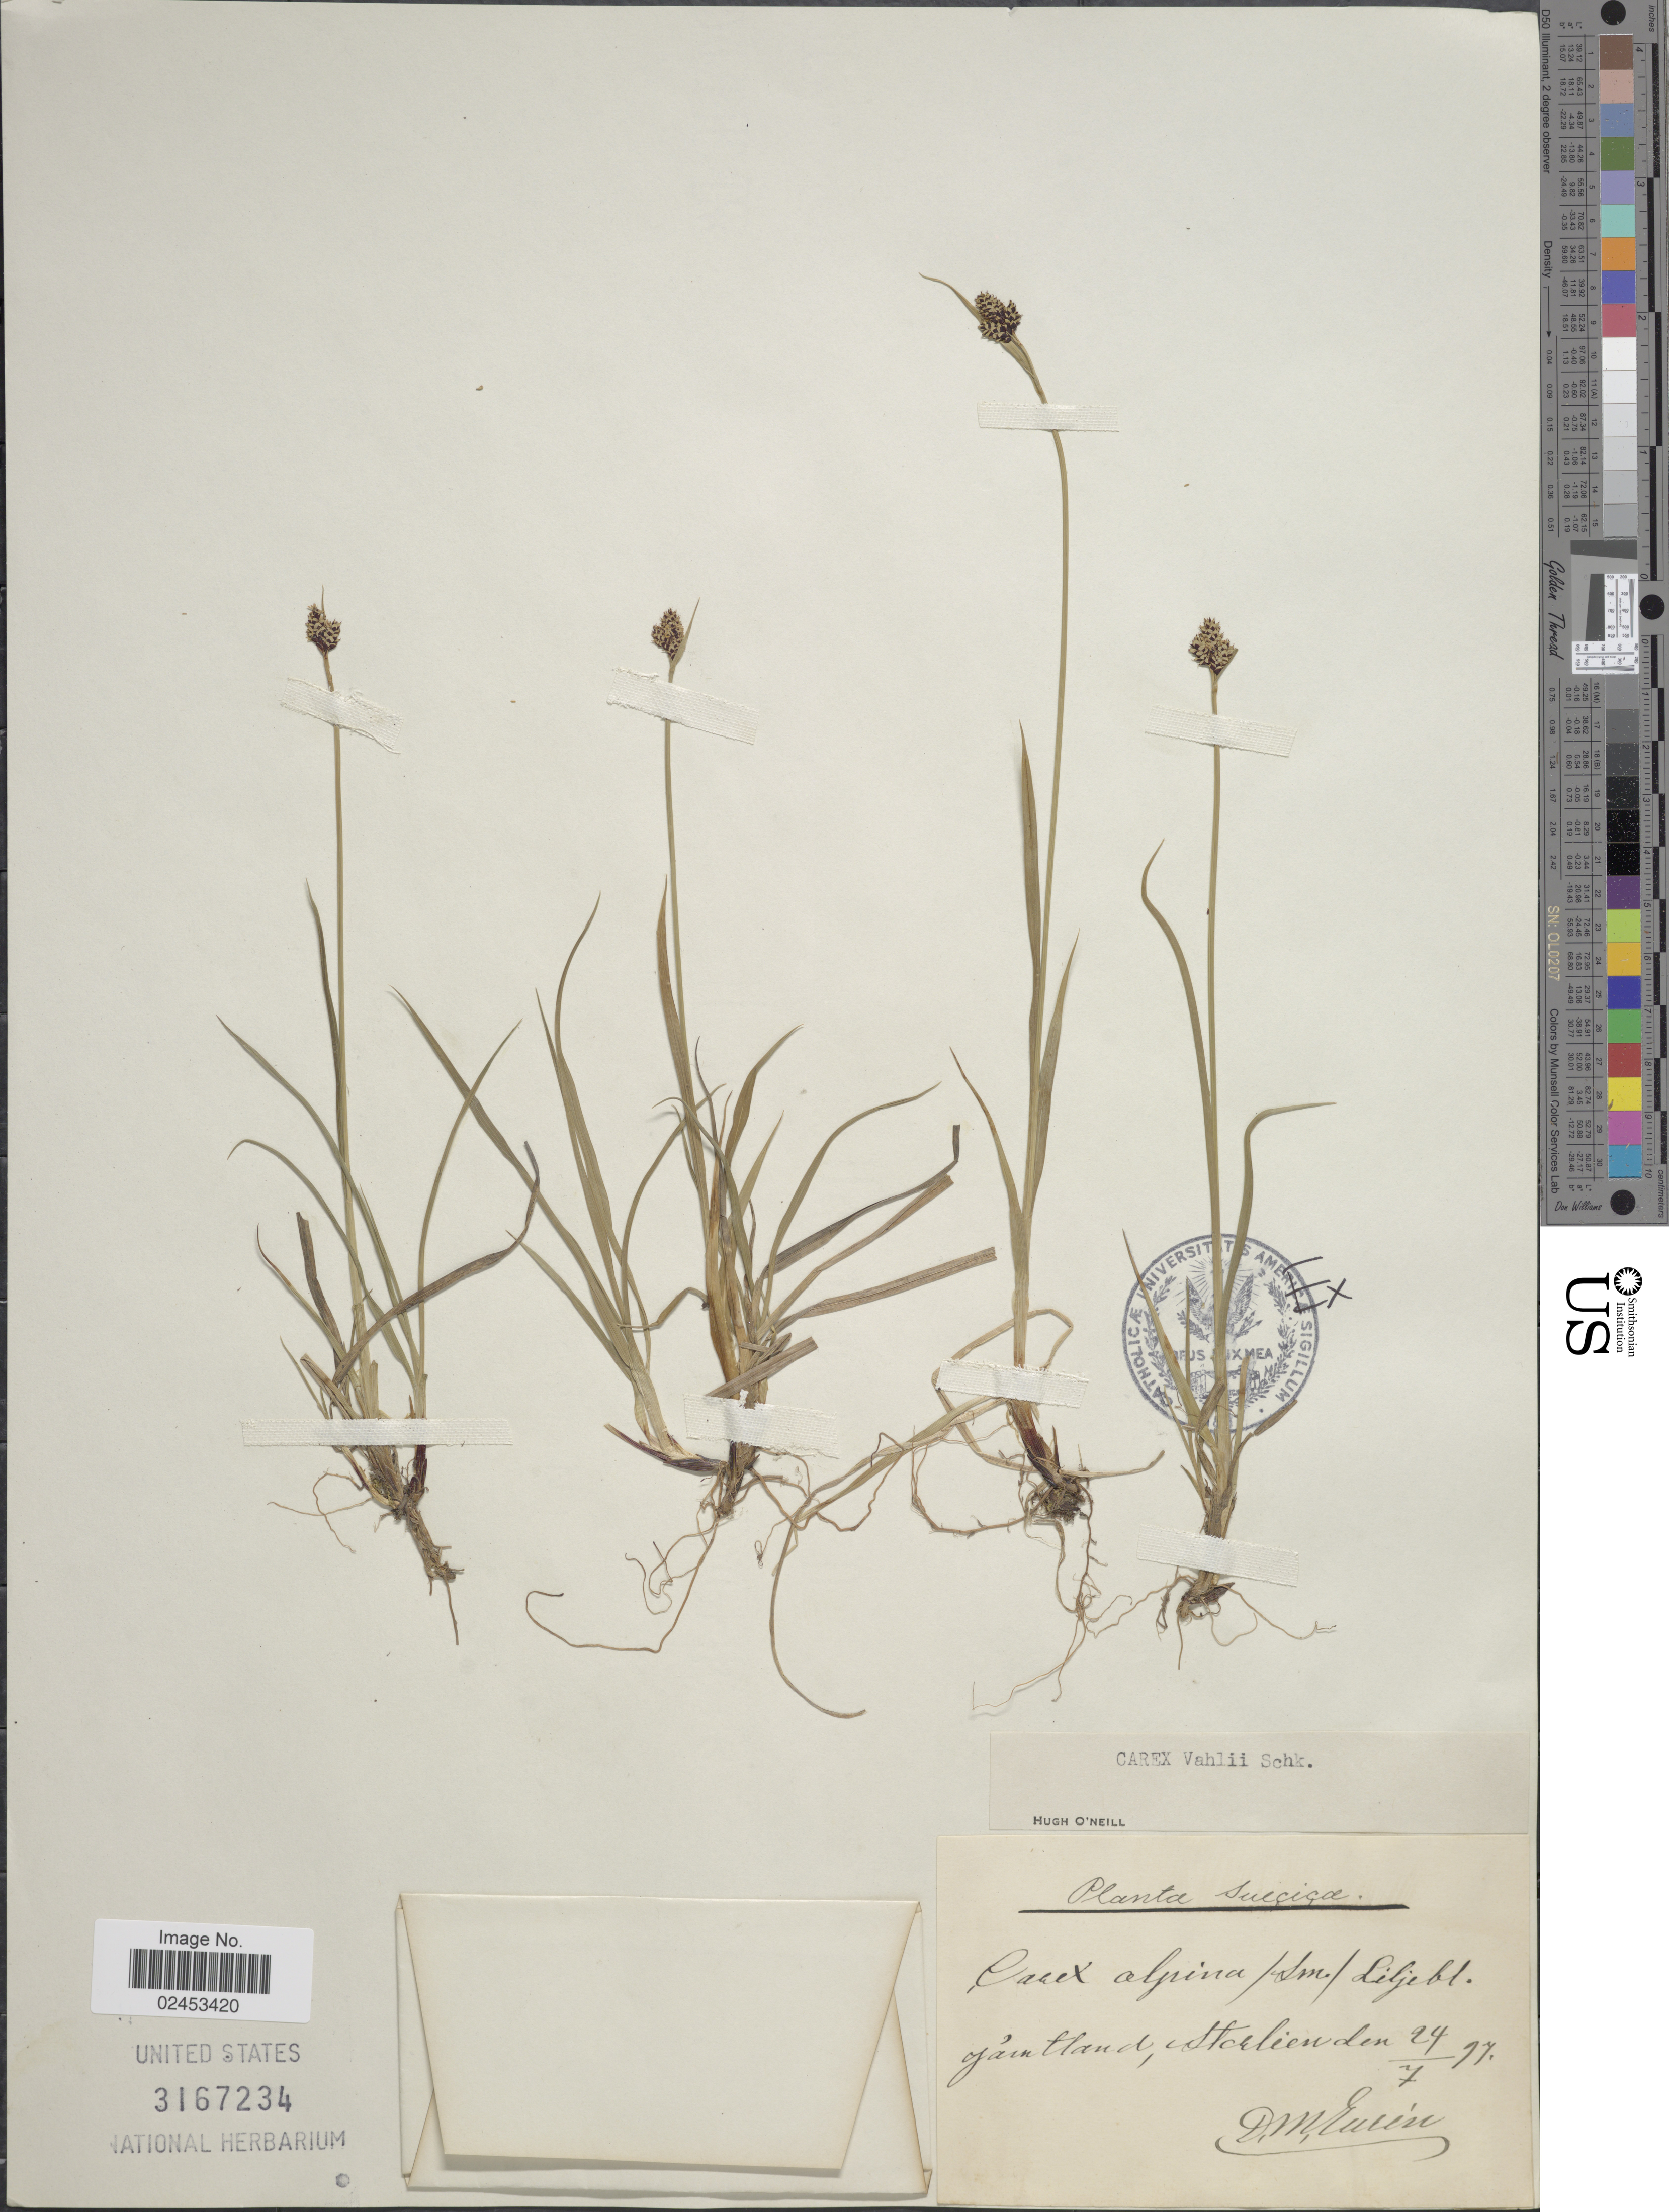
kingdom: Plantae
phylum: Tracheophyta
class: Liliopsida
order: Poales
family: Cyperaceae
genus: Carex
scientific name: Carex norvegica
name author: Retz.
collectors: D. Euren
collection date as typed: Transcribed d/m/y: 24/7/97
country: Sweden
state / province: Jämtland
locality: Suecica, Jämtland, Storlien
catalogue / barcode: US 3167234